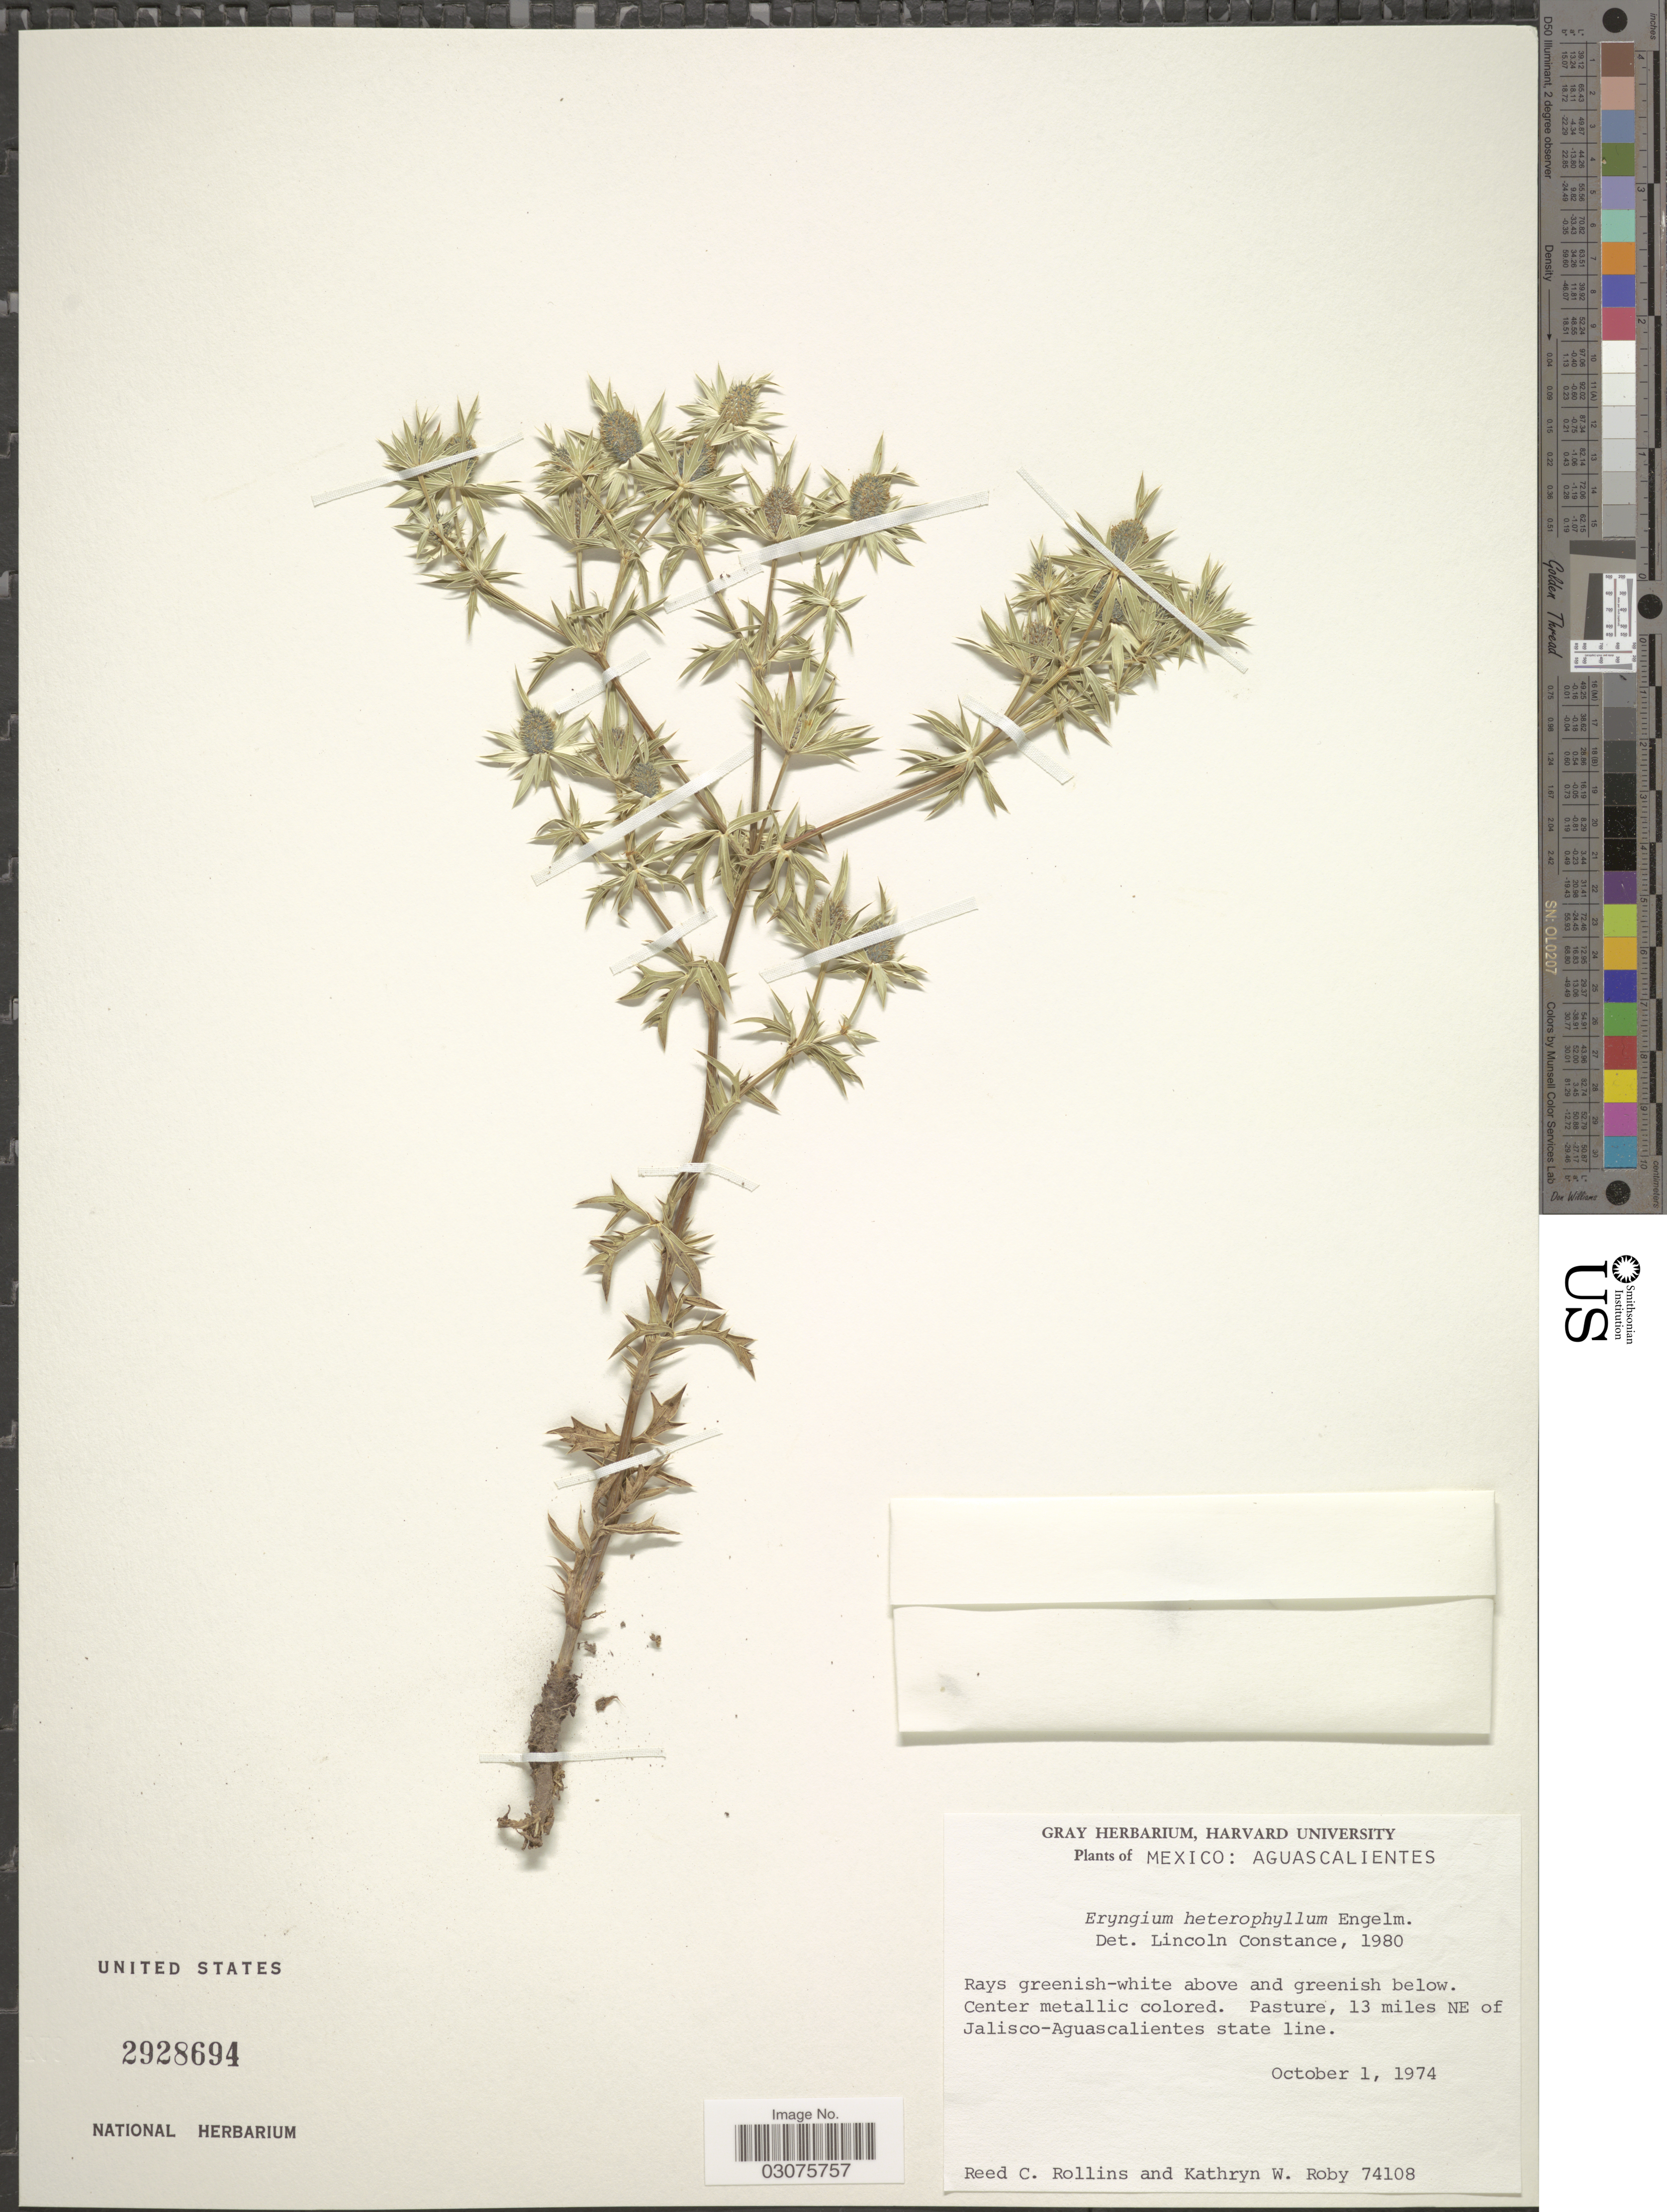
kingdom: Plantae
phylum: Tracheophyta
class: Magnoliopsida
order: Apiales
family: Apiaceae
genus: Eryngium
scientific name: Eryngium heterophyllum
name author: Engelm.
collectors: R. C. Rollins & K. W. Roby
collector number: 74108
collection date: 1974-10-01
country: Mexico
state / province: Aguascalientes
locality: Pasture, 13 miles NE of Jalisco-Aguascalientes state line.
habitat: pasture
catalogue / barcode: US 2928694